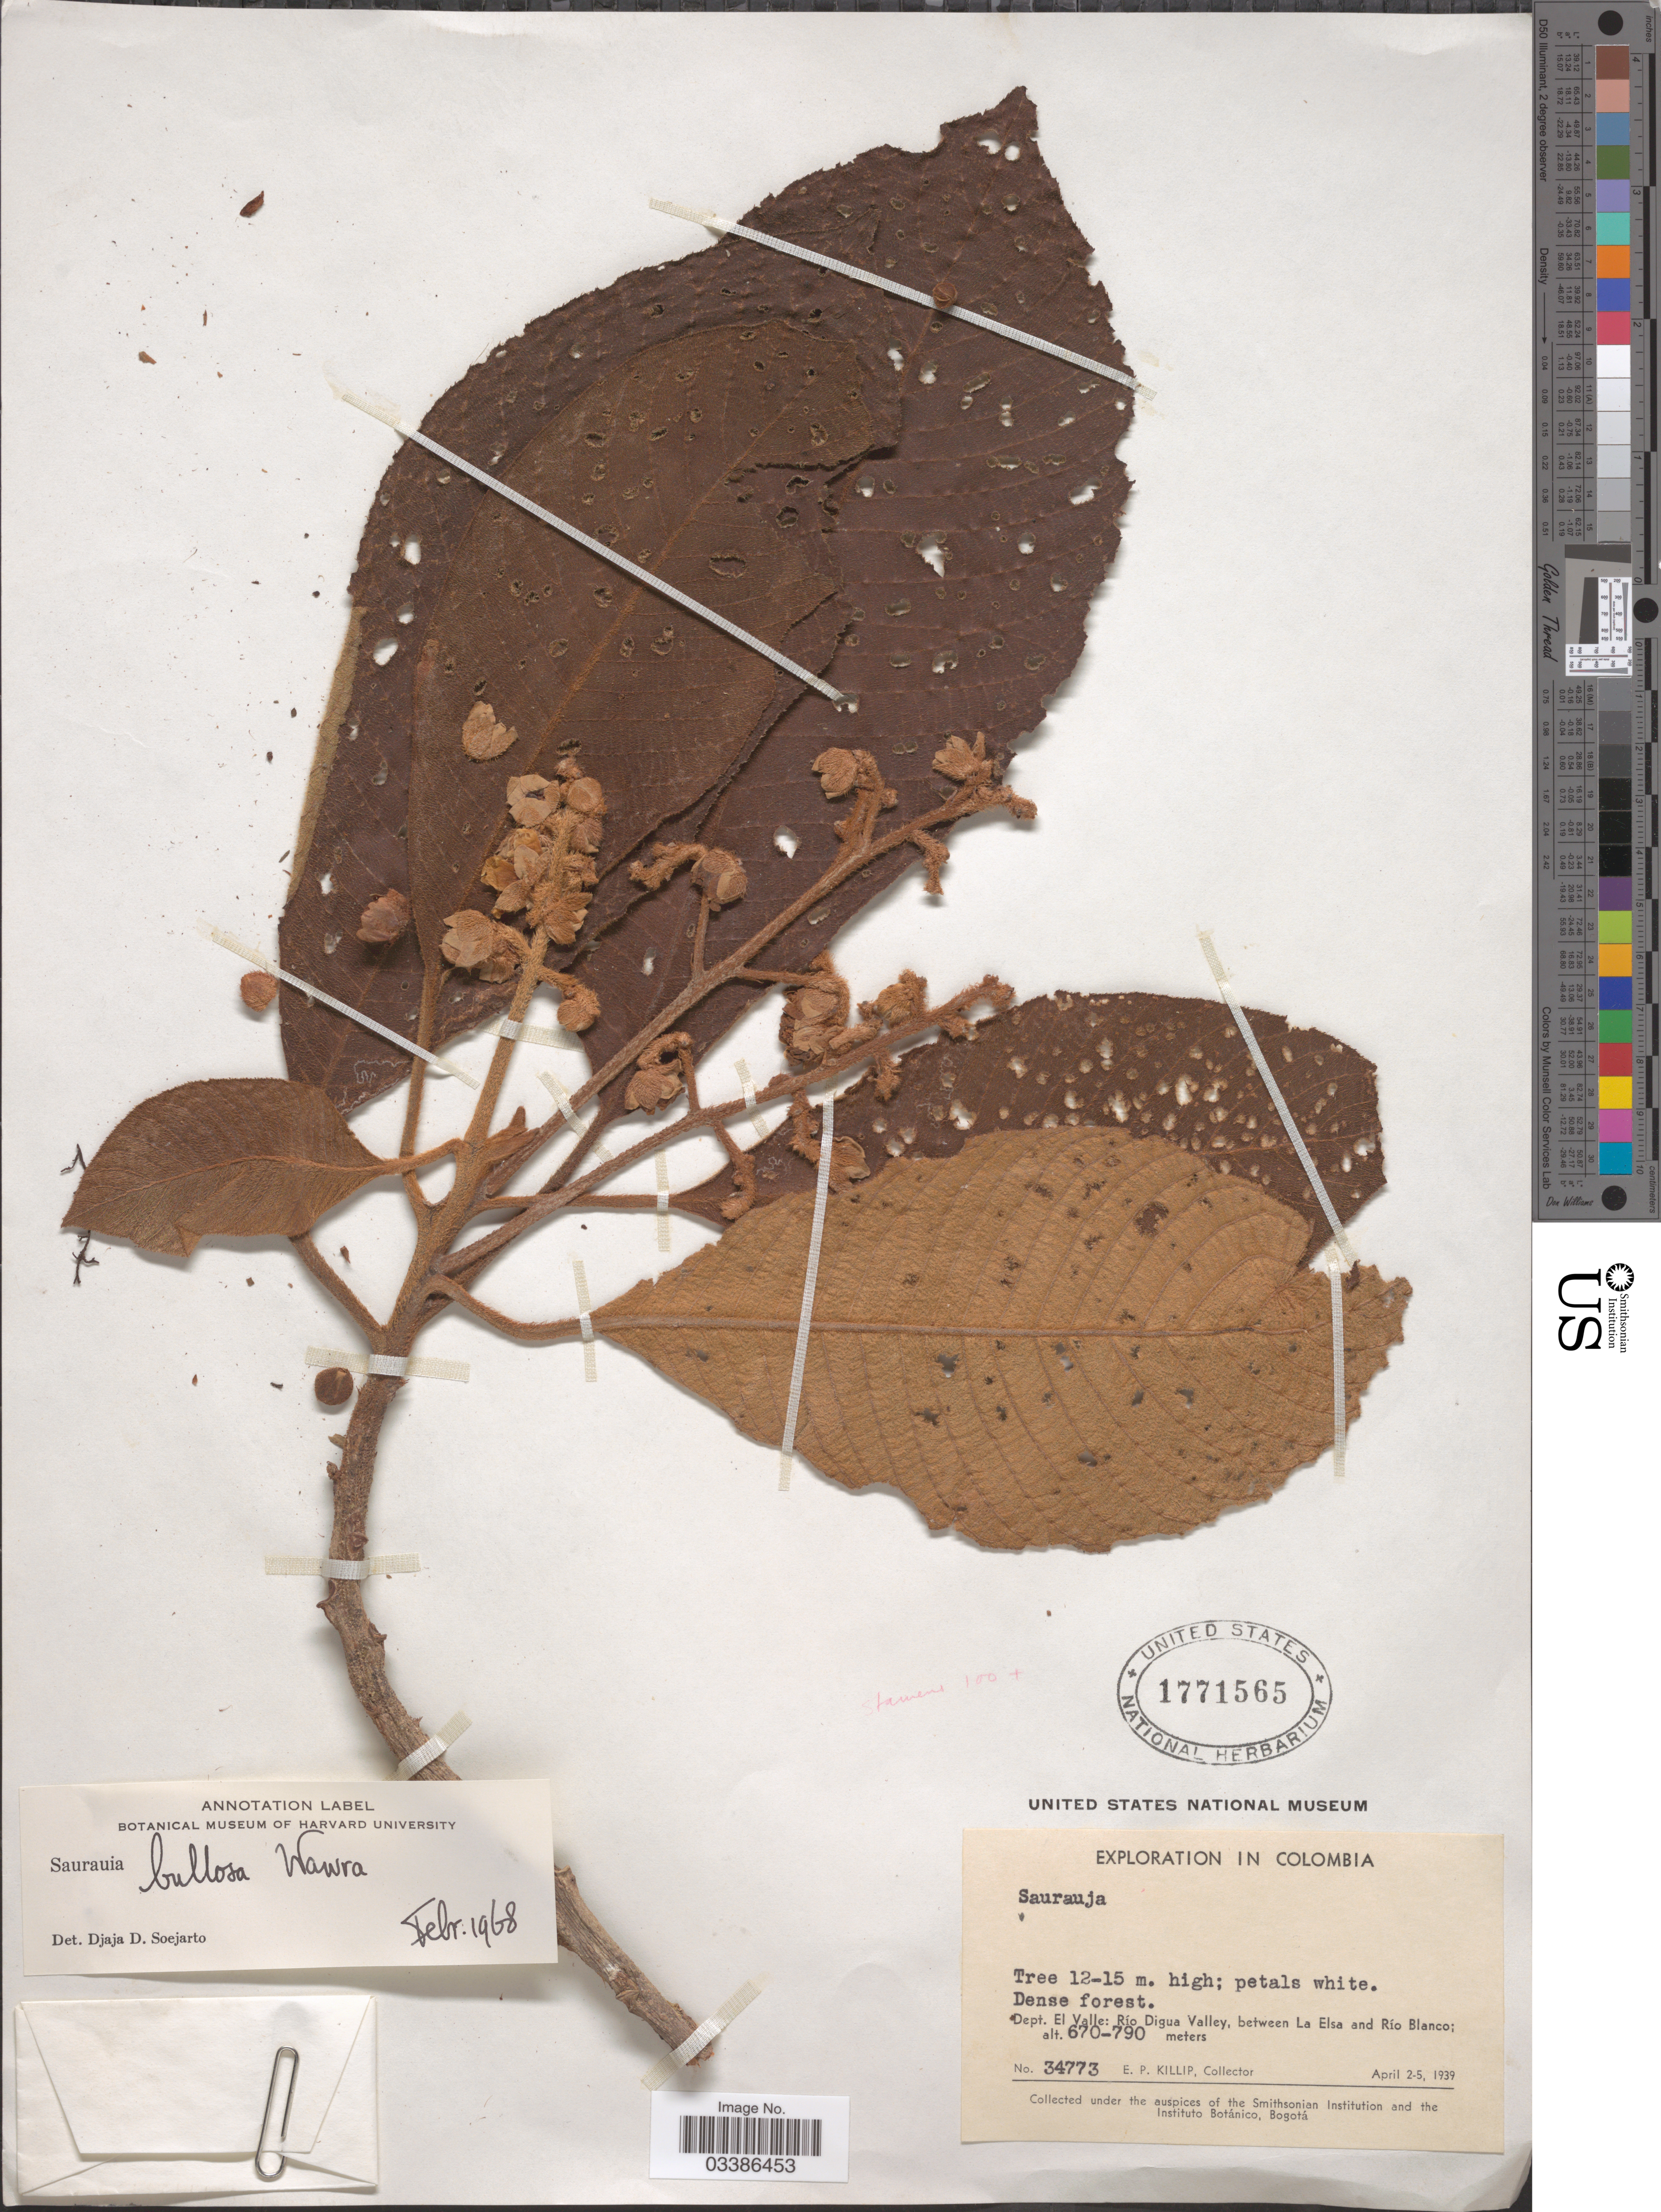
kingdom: Plantae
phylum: Tracheophyta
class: Magnoliopsida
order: Ericales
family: Actinidiaceae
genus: Saurauia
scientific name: Saurauia bullosa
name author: Wawra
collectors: E. P. Killip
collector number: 34773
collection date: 1939-04-02/1939-04-05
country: Colombia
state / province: Valle del Cauca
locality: Dept. El Valle: Río Digua Valley, between La Elsa and Río Blanco.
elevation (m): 670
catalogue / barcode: US 1771565